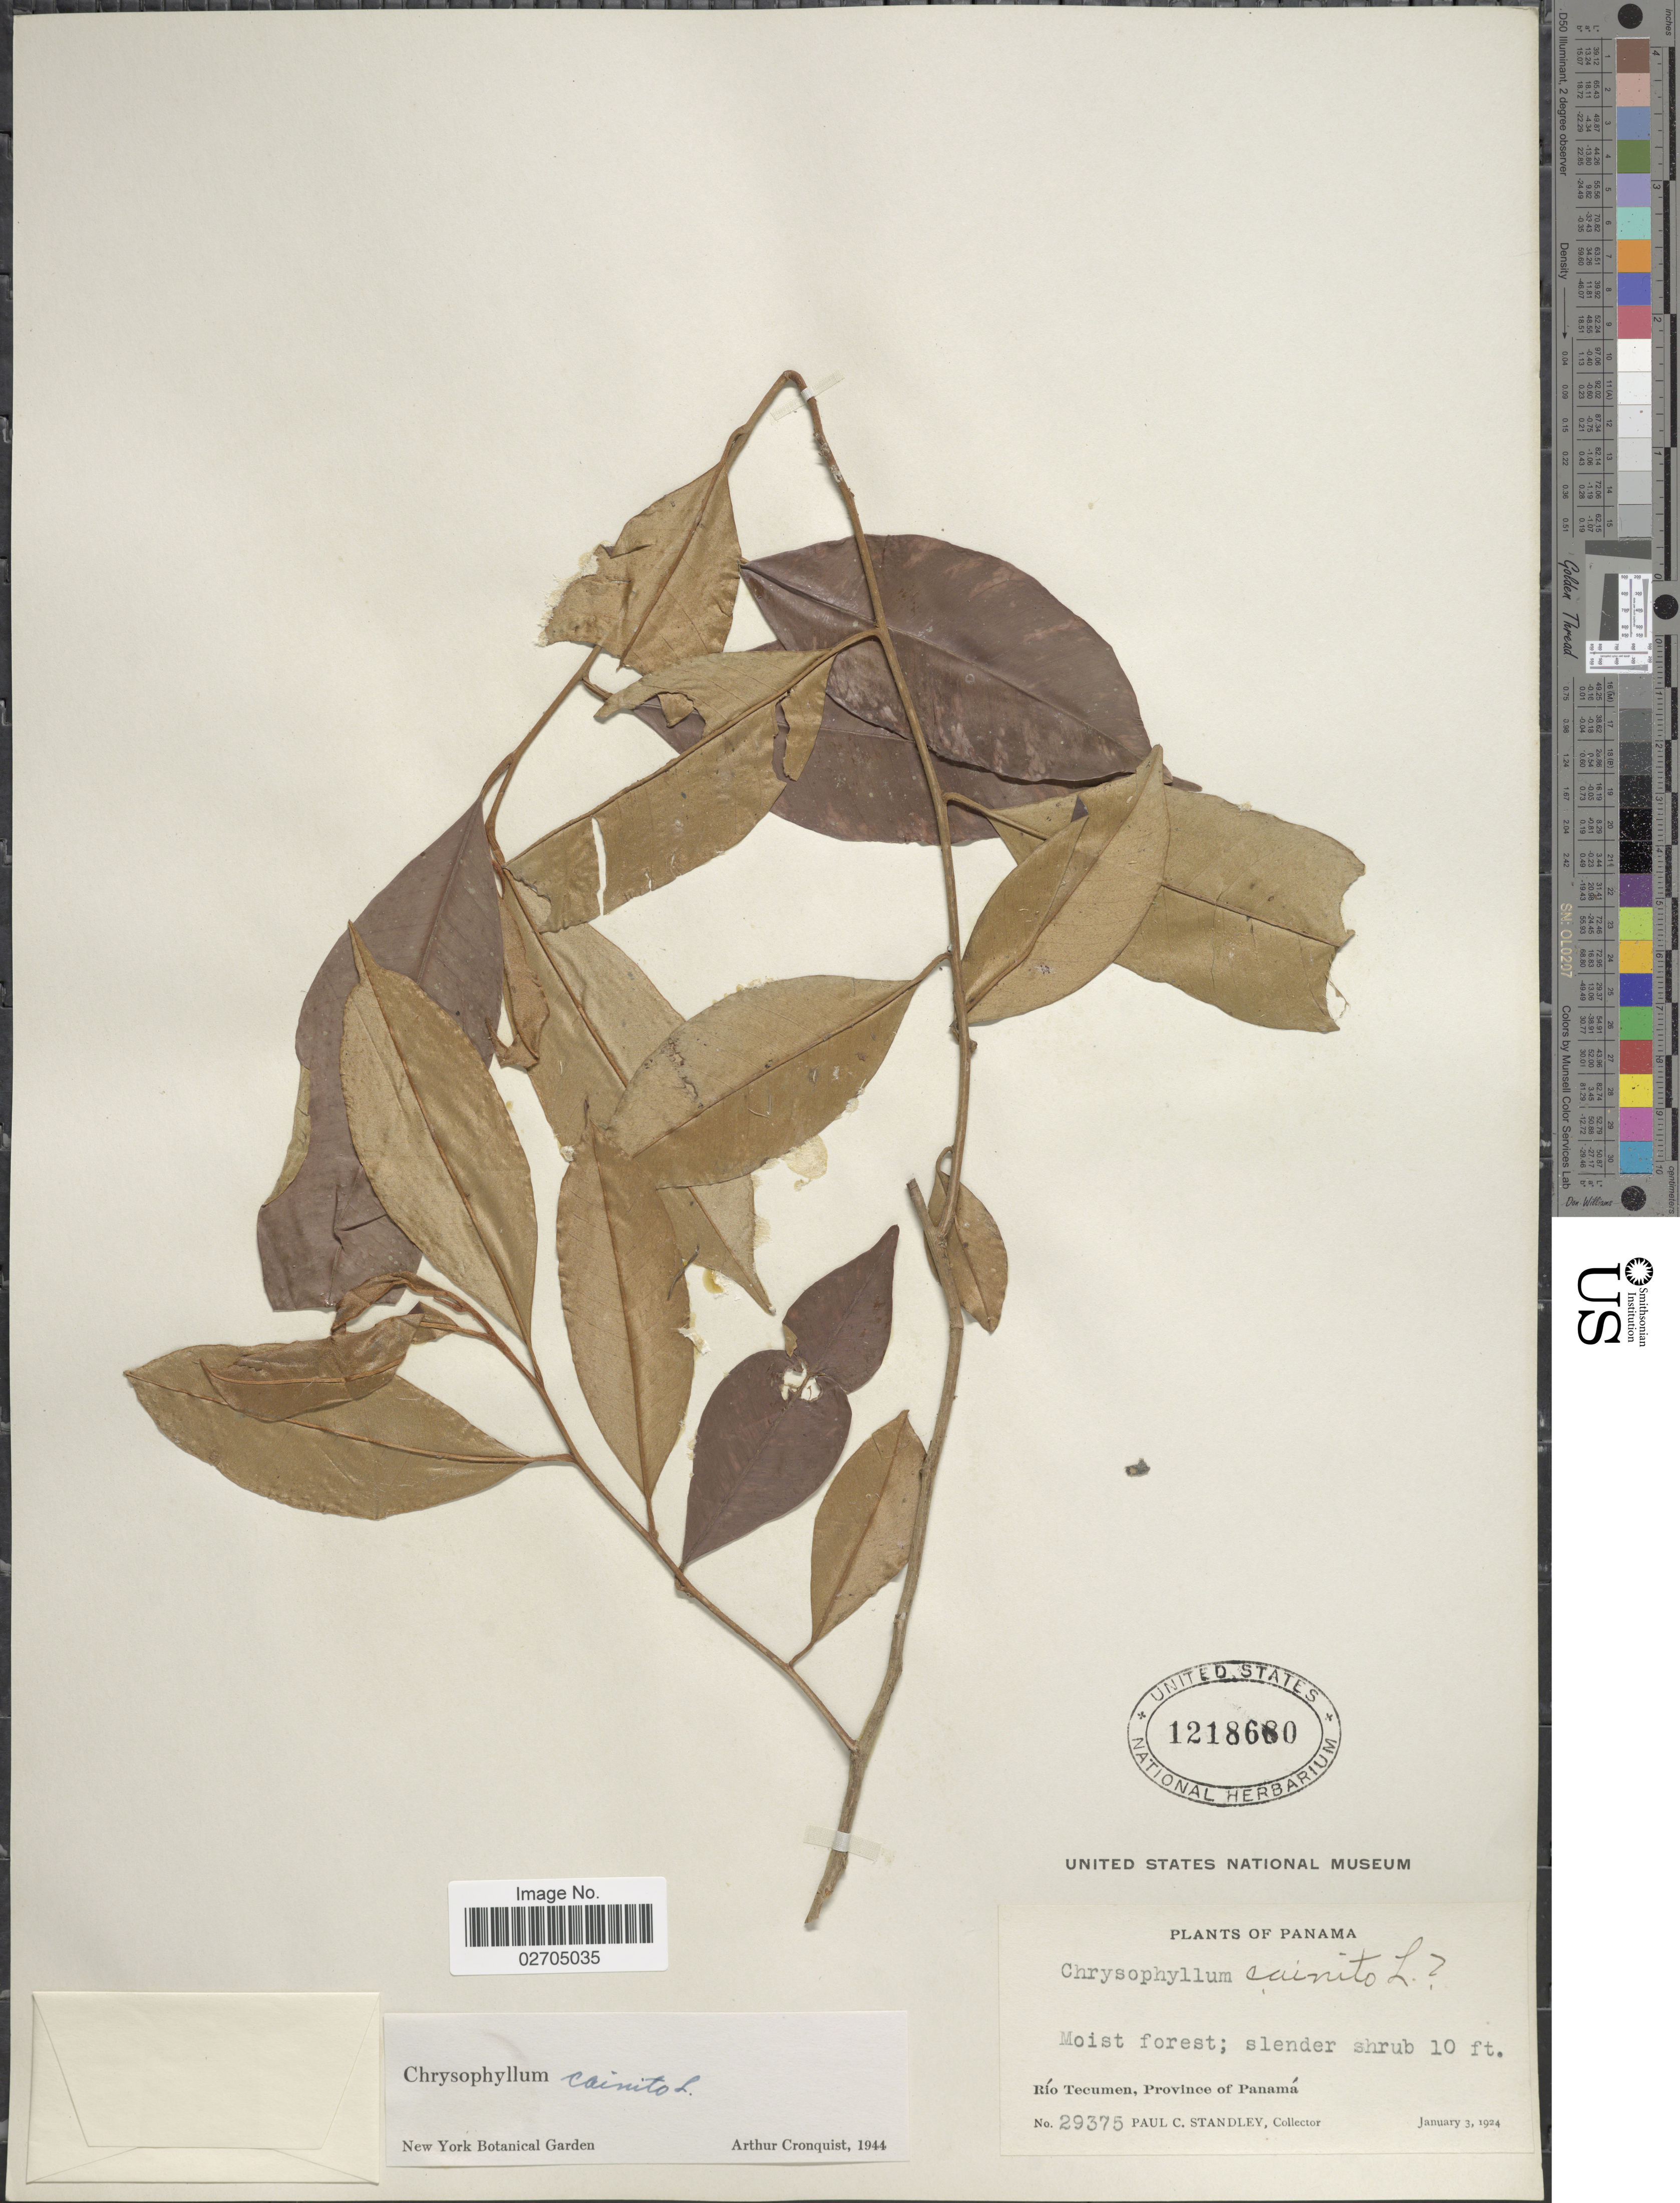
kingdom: Plantae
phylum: Tracheophyta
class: Magnoliopsida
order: Ericales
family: Sapotaceae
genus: Chrysophyllum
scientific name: Chrysophyllum cainito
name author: L.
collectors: P. C. Standley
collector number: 29375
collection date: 1924-01-03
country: Panama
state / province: Panamá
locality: Moist forest, Rio Tecumen.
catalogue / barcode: US 1218680